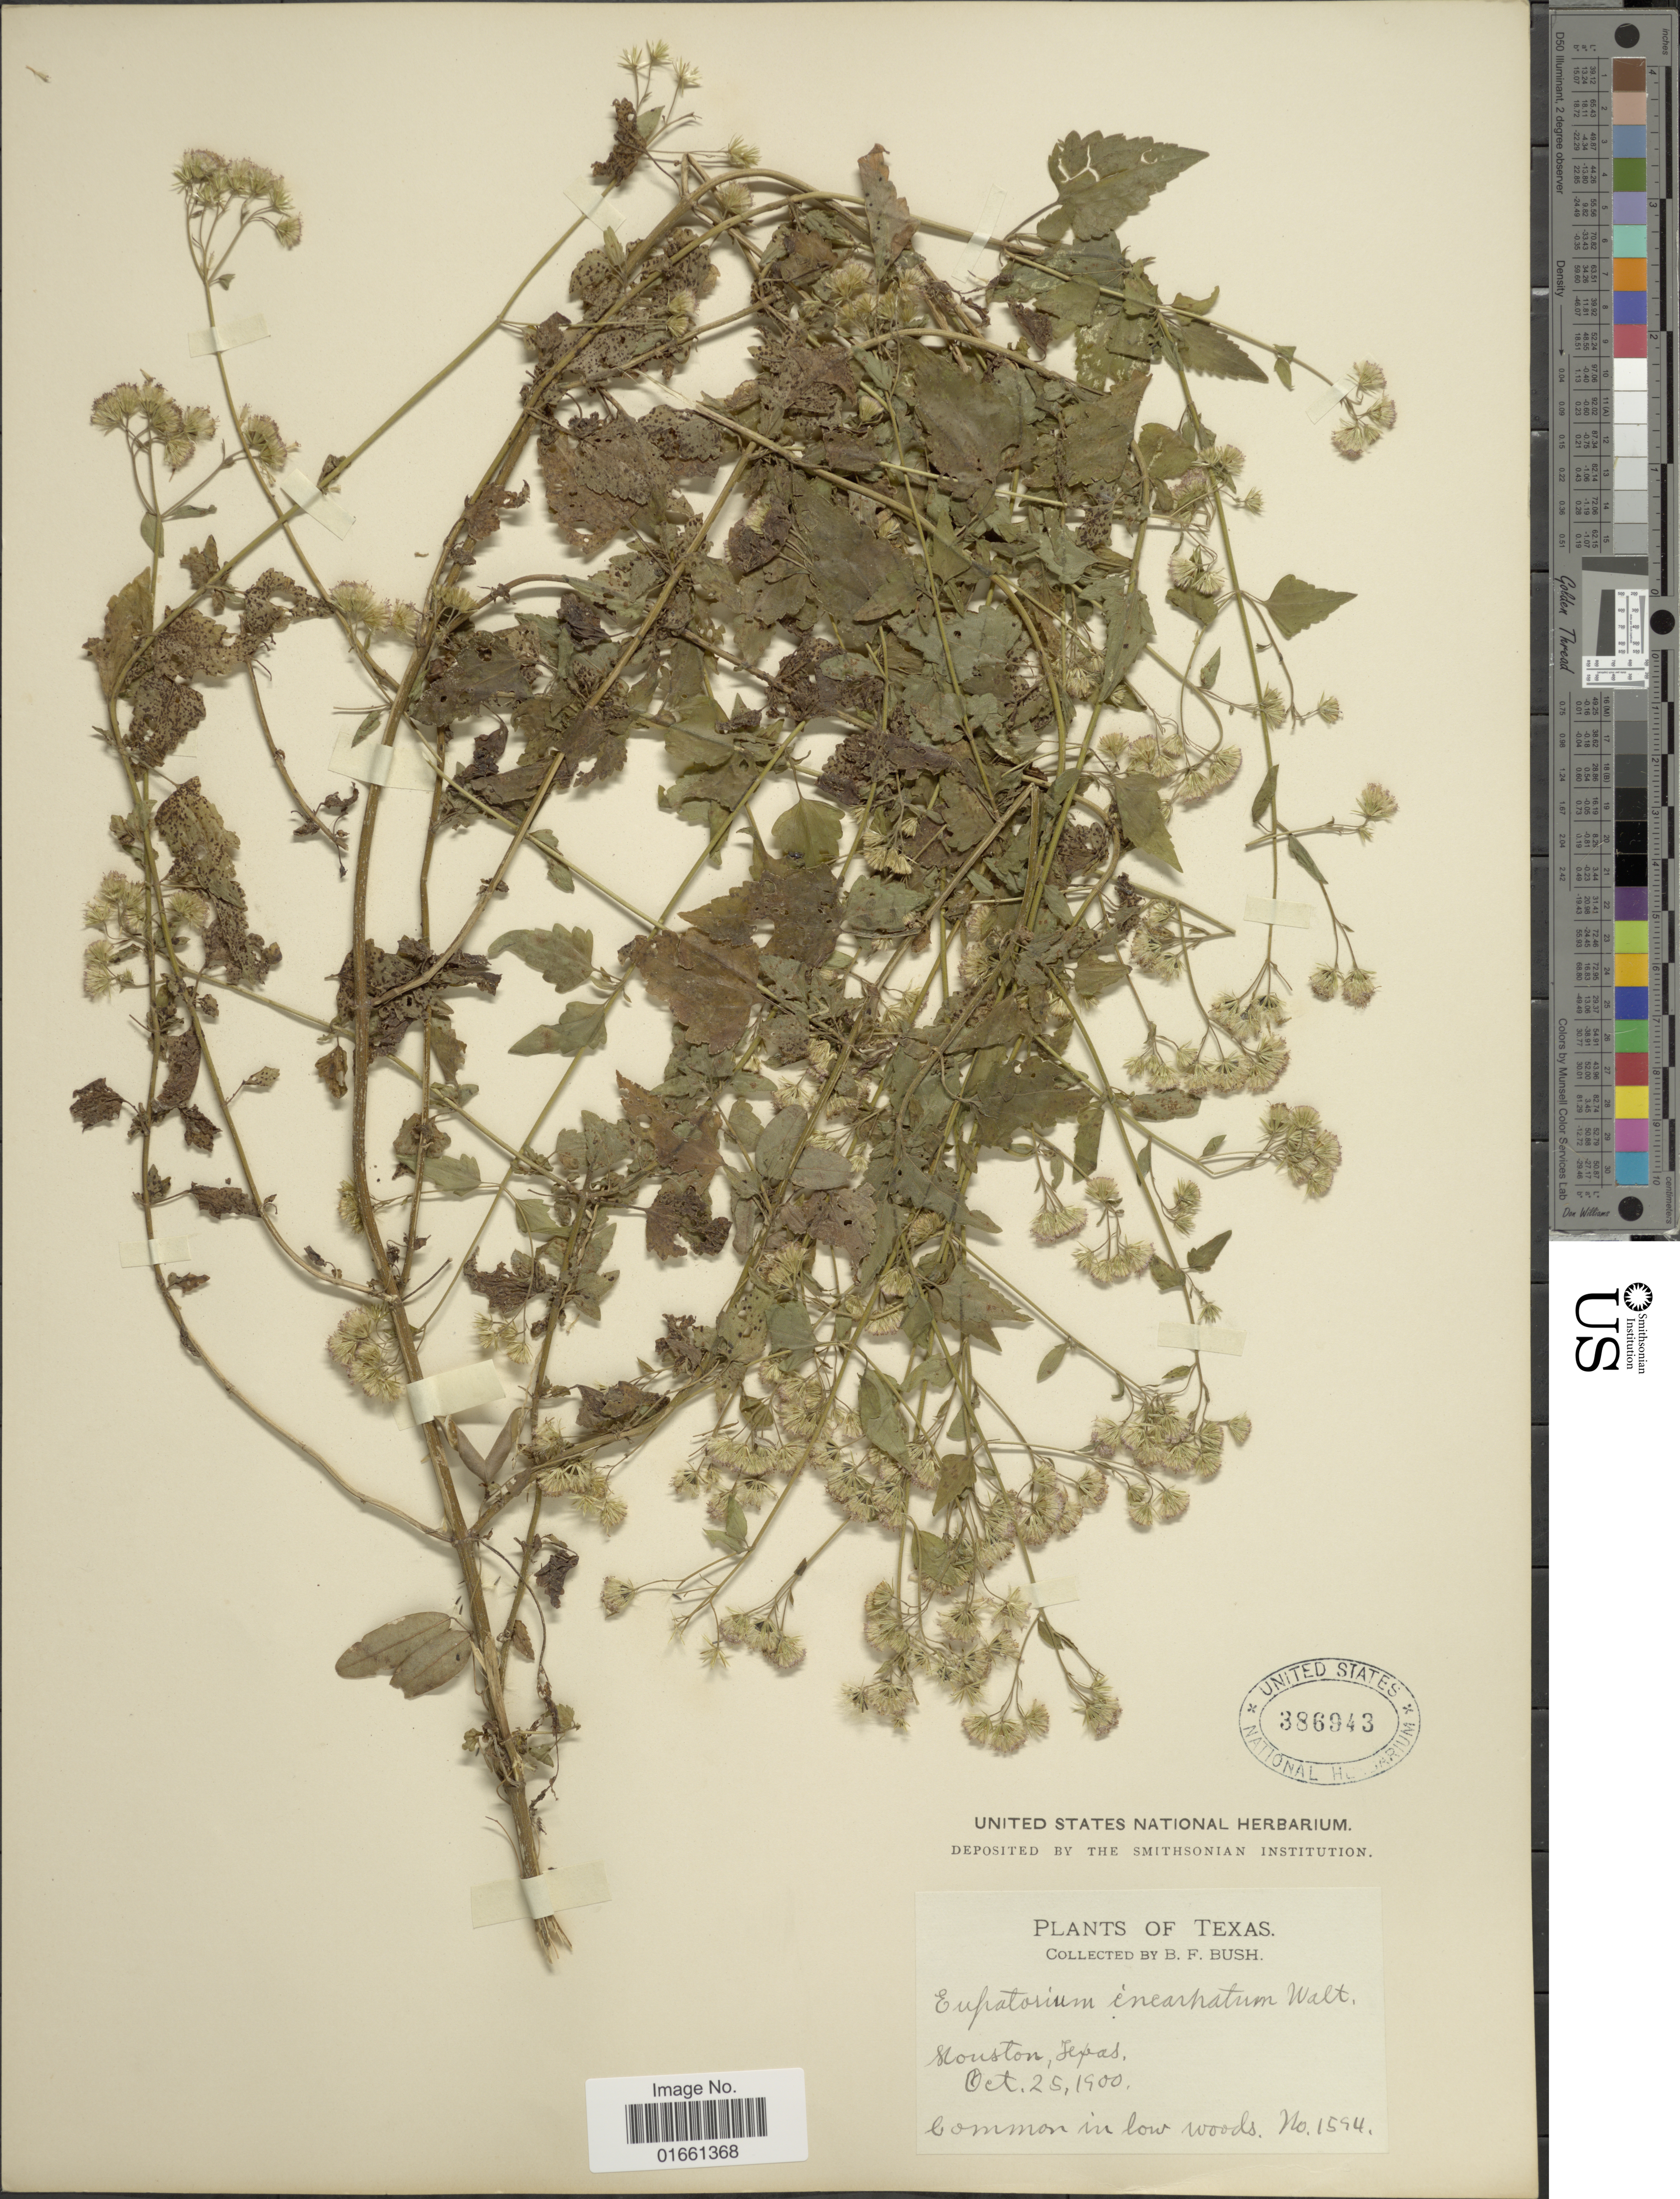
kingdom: Plantae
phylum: Tracheophyta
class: Magnoliopsida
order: Asterales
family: Asteraceae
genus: Fleischmannia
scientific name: Fleischmannia incarnata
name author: (Walter) R.M. King & H. Rob.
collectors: B. F. Bush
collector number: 1594*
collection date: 1900-10-25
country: United States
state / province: Texas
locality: Houston.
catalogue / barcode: US 386943